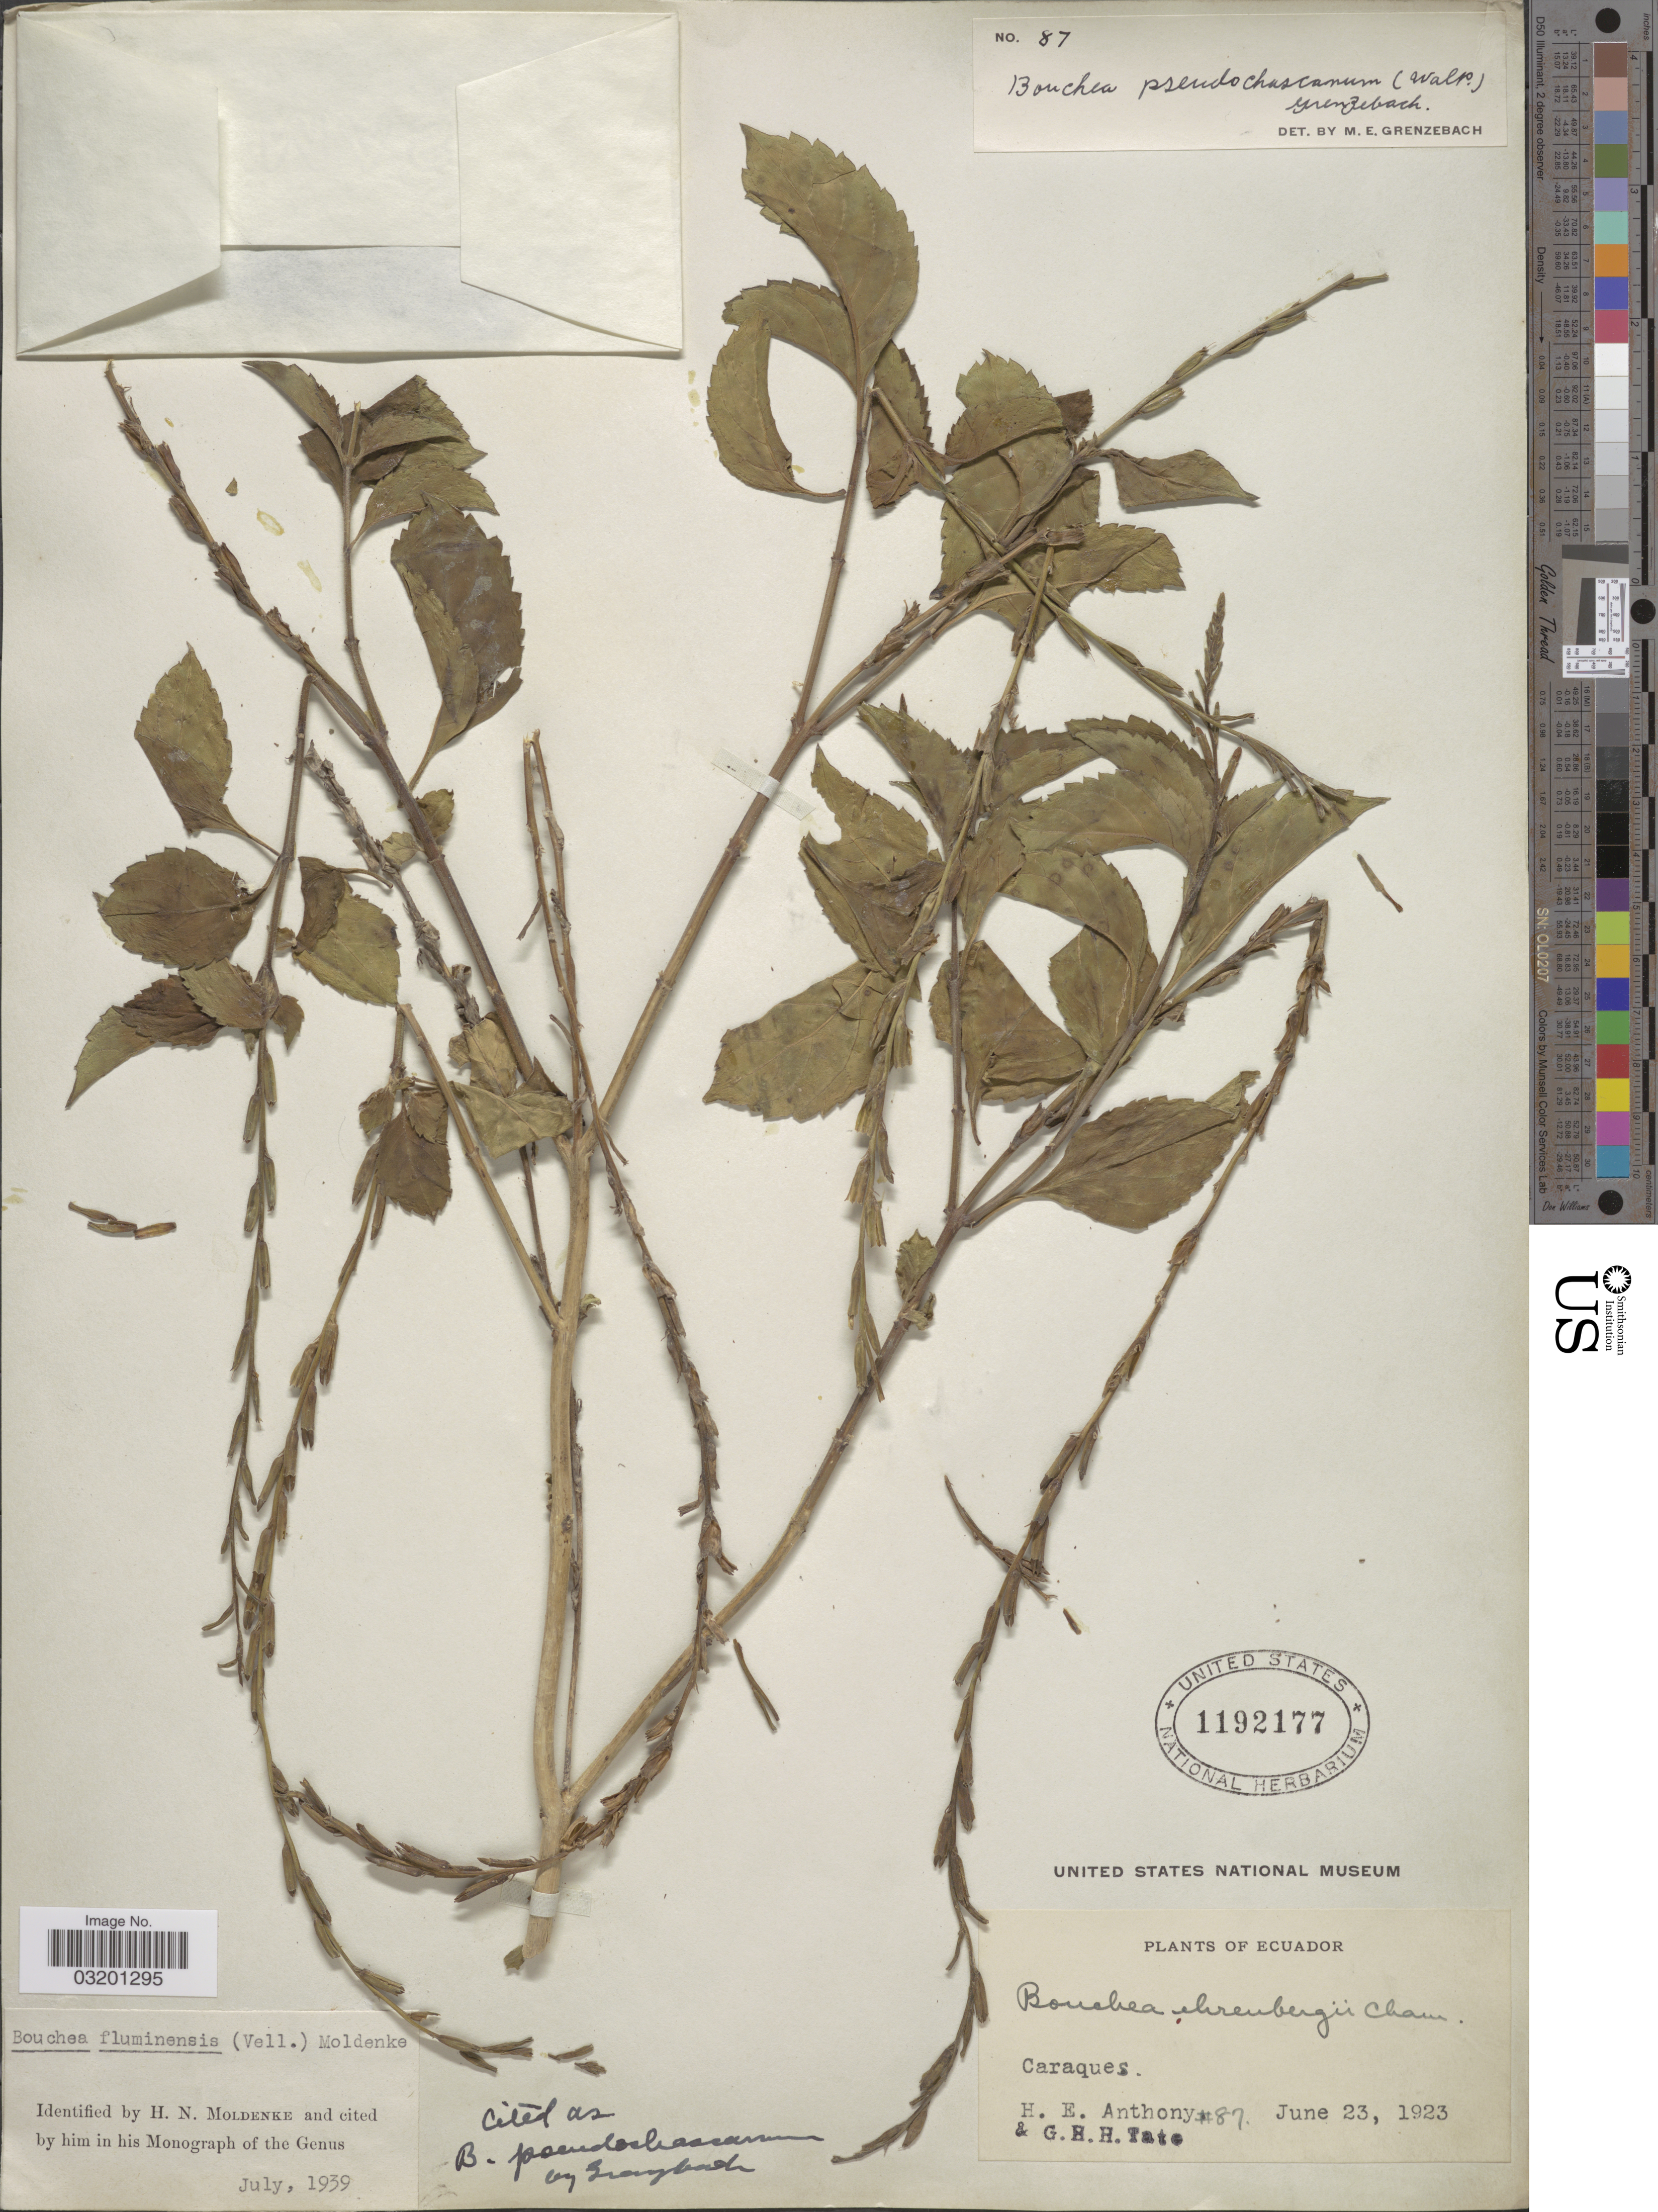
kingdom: Plantae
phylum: Tracheophyta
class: Magnoliopsida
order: Lamiales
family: Verbenaceae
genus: Bouchea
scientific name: Bouchea fluminensis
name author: (Vell.) Moldenke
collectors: H. E. Anthony & G. Tate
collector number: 87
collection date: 1923-06-23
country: Ecuador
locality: Caraques.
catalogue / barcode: US 1192177